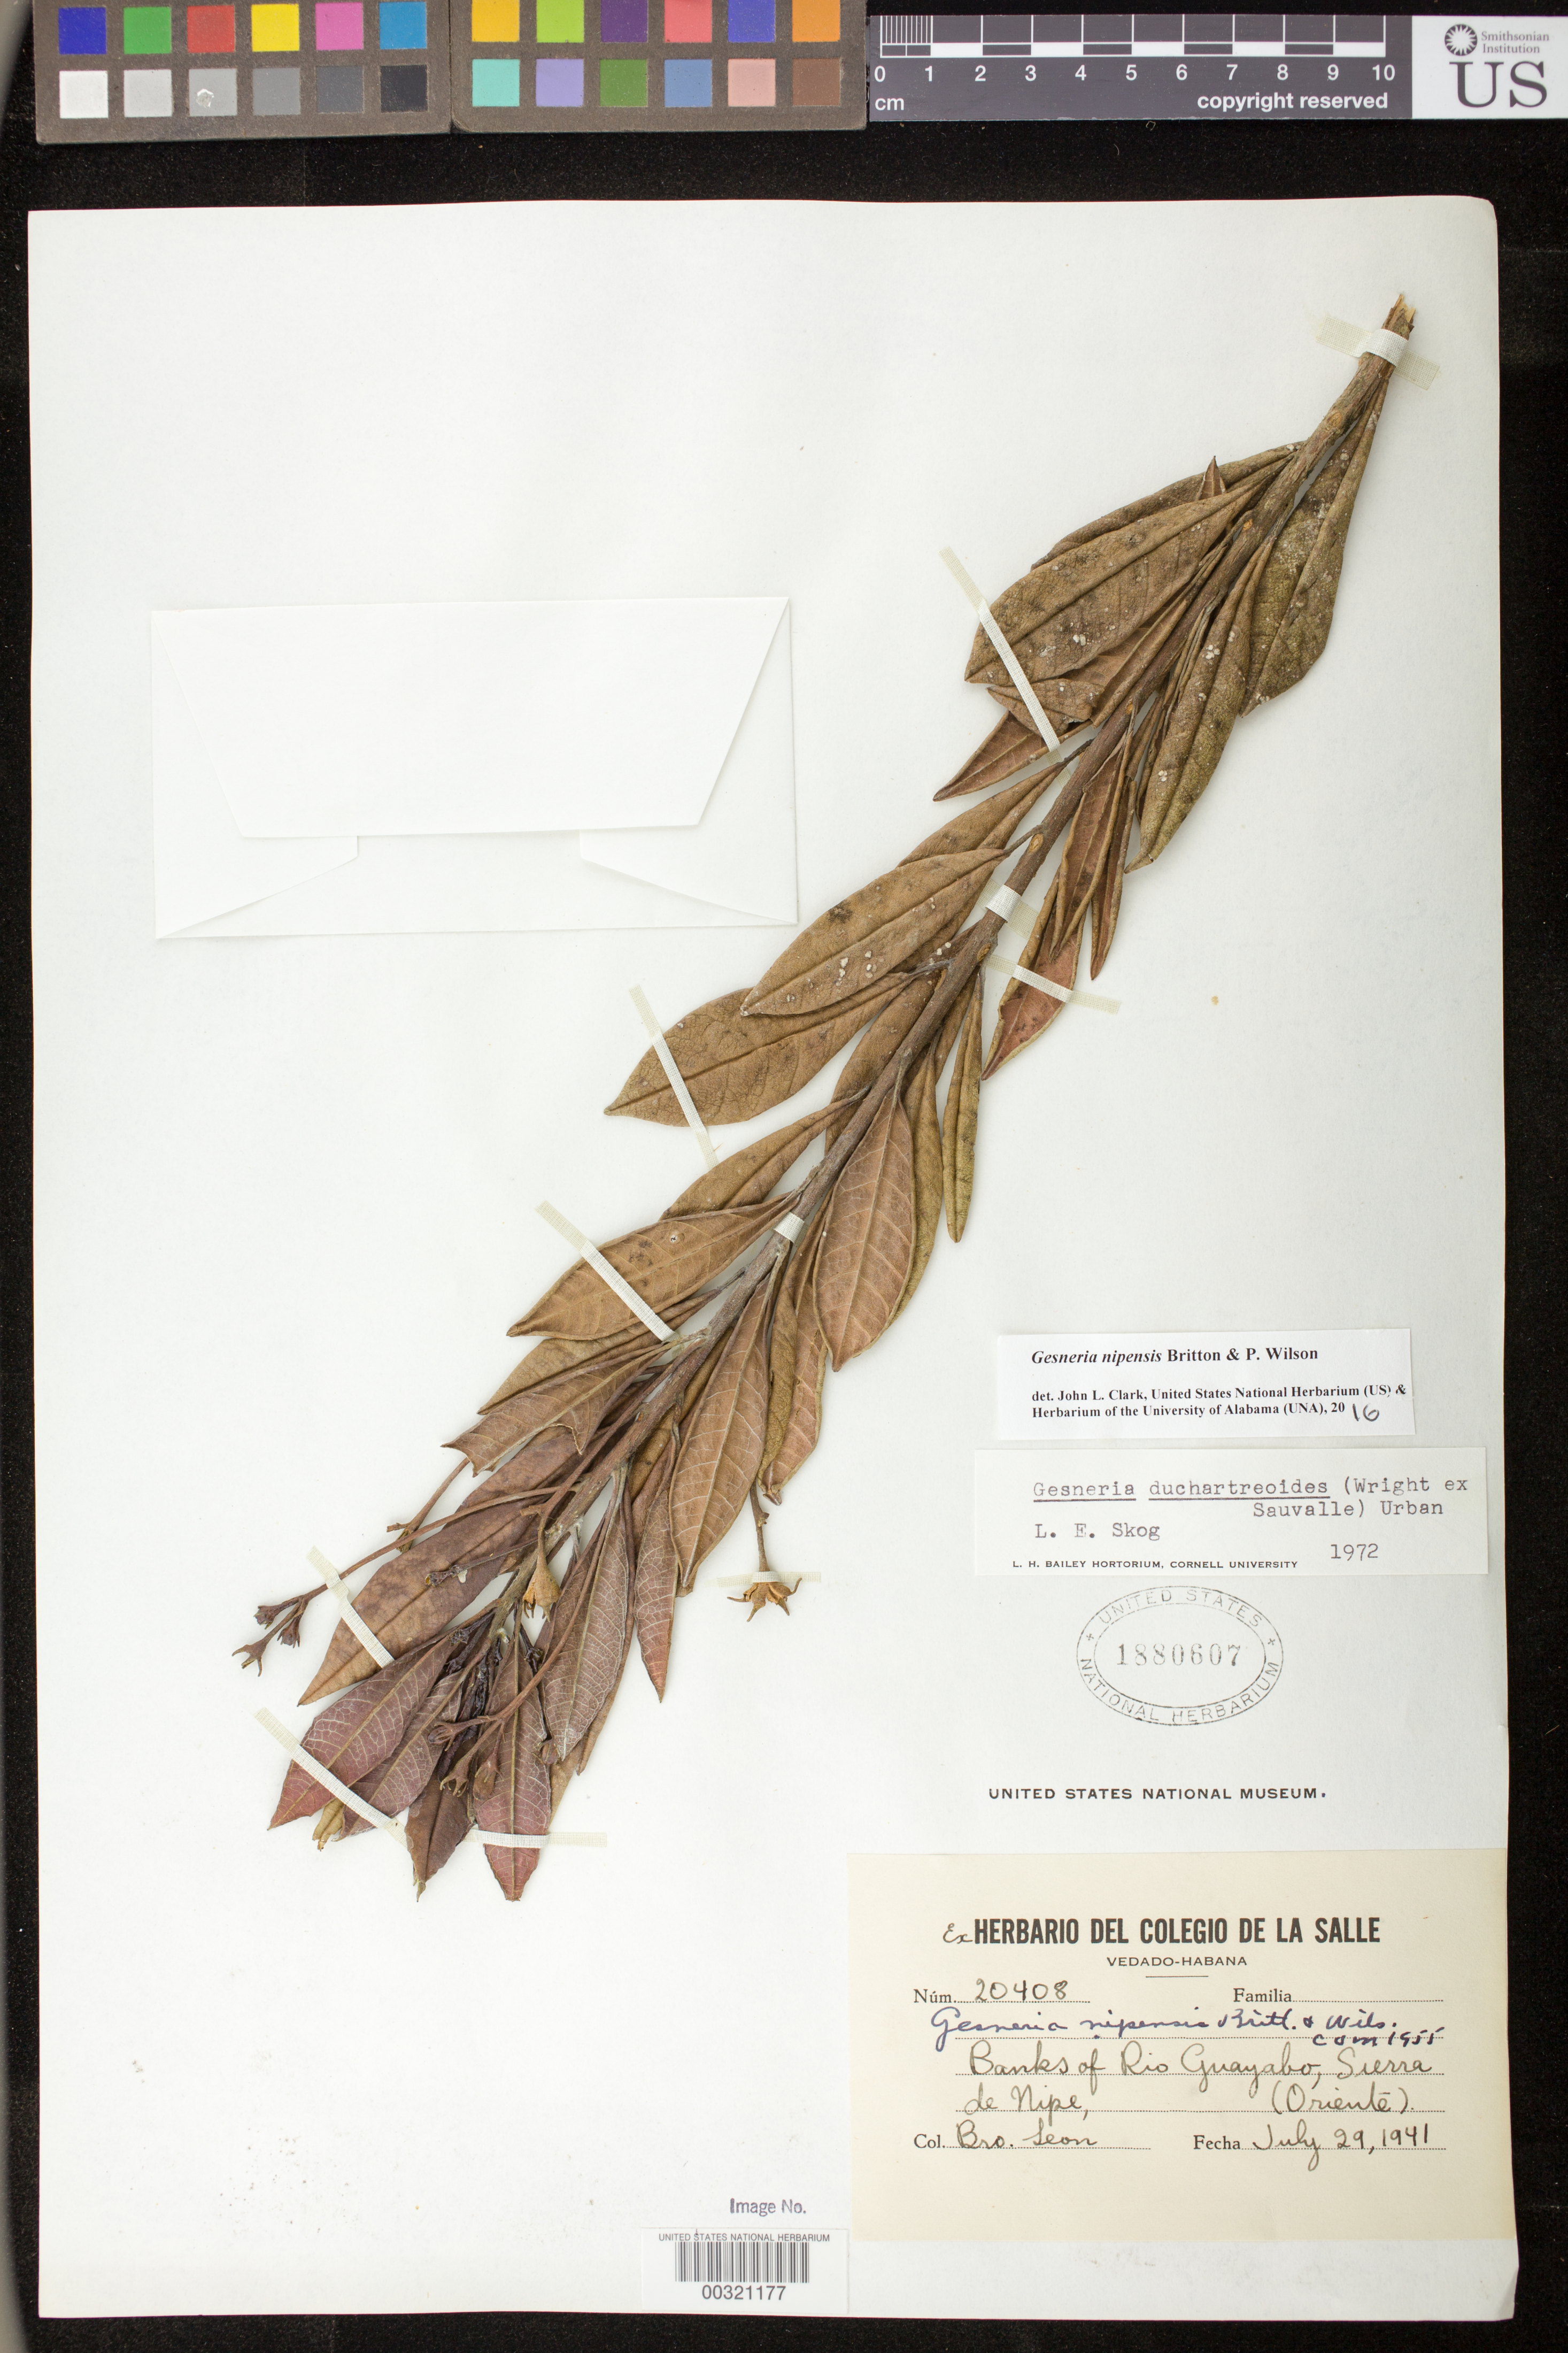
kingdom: Plantae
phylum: Tracheophyta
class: Magnoliopsida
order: Lamiales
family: Gesneriaceae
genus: Gesneria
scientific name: Gesneria nipensis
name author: Britton & P. Wilson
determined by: Clark, J. L., (SEL), The Marie Selby Botanical Garden (UNITED STATES)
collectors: F. Leon, Bro. Clemente & R. A. Howard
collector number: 20408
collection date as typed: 29 Jul 1941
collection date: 1941-07-29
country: Cuba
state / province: Oriente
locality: Banks of Rio Guayabo, Sierra de Nipe, Mayarí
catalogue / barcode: US 1880607